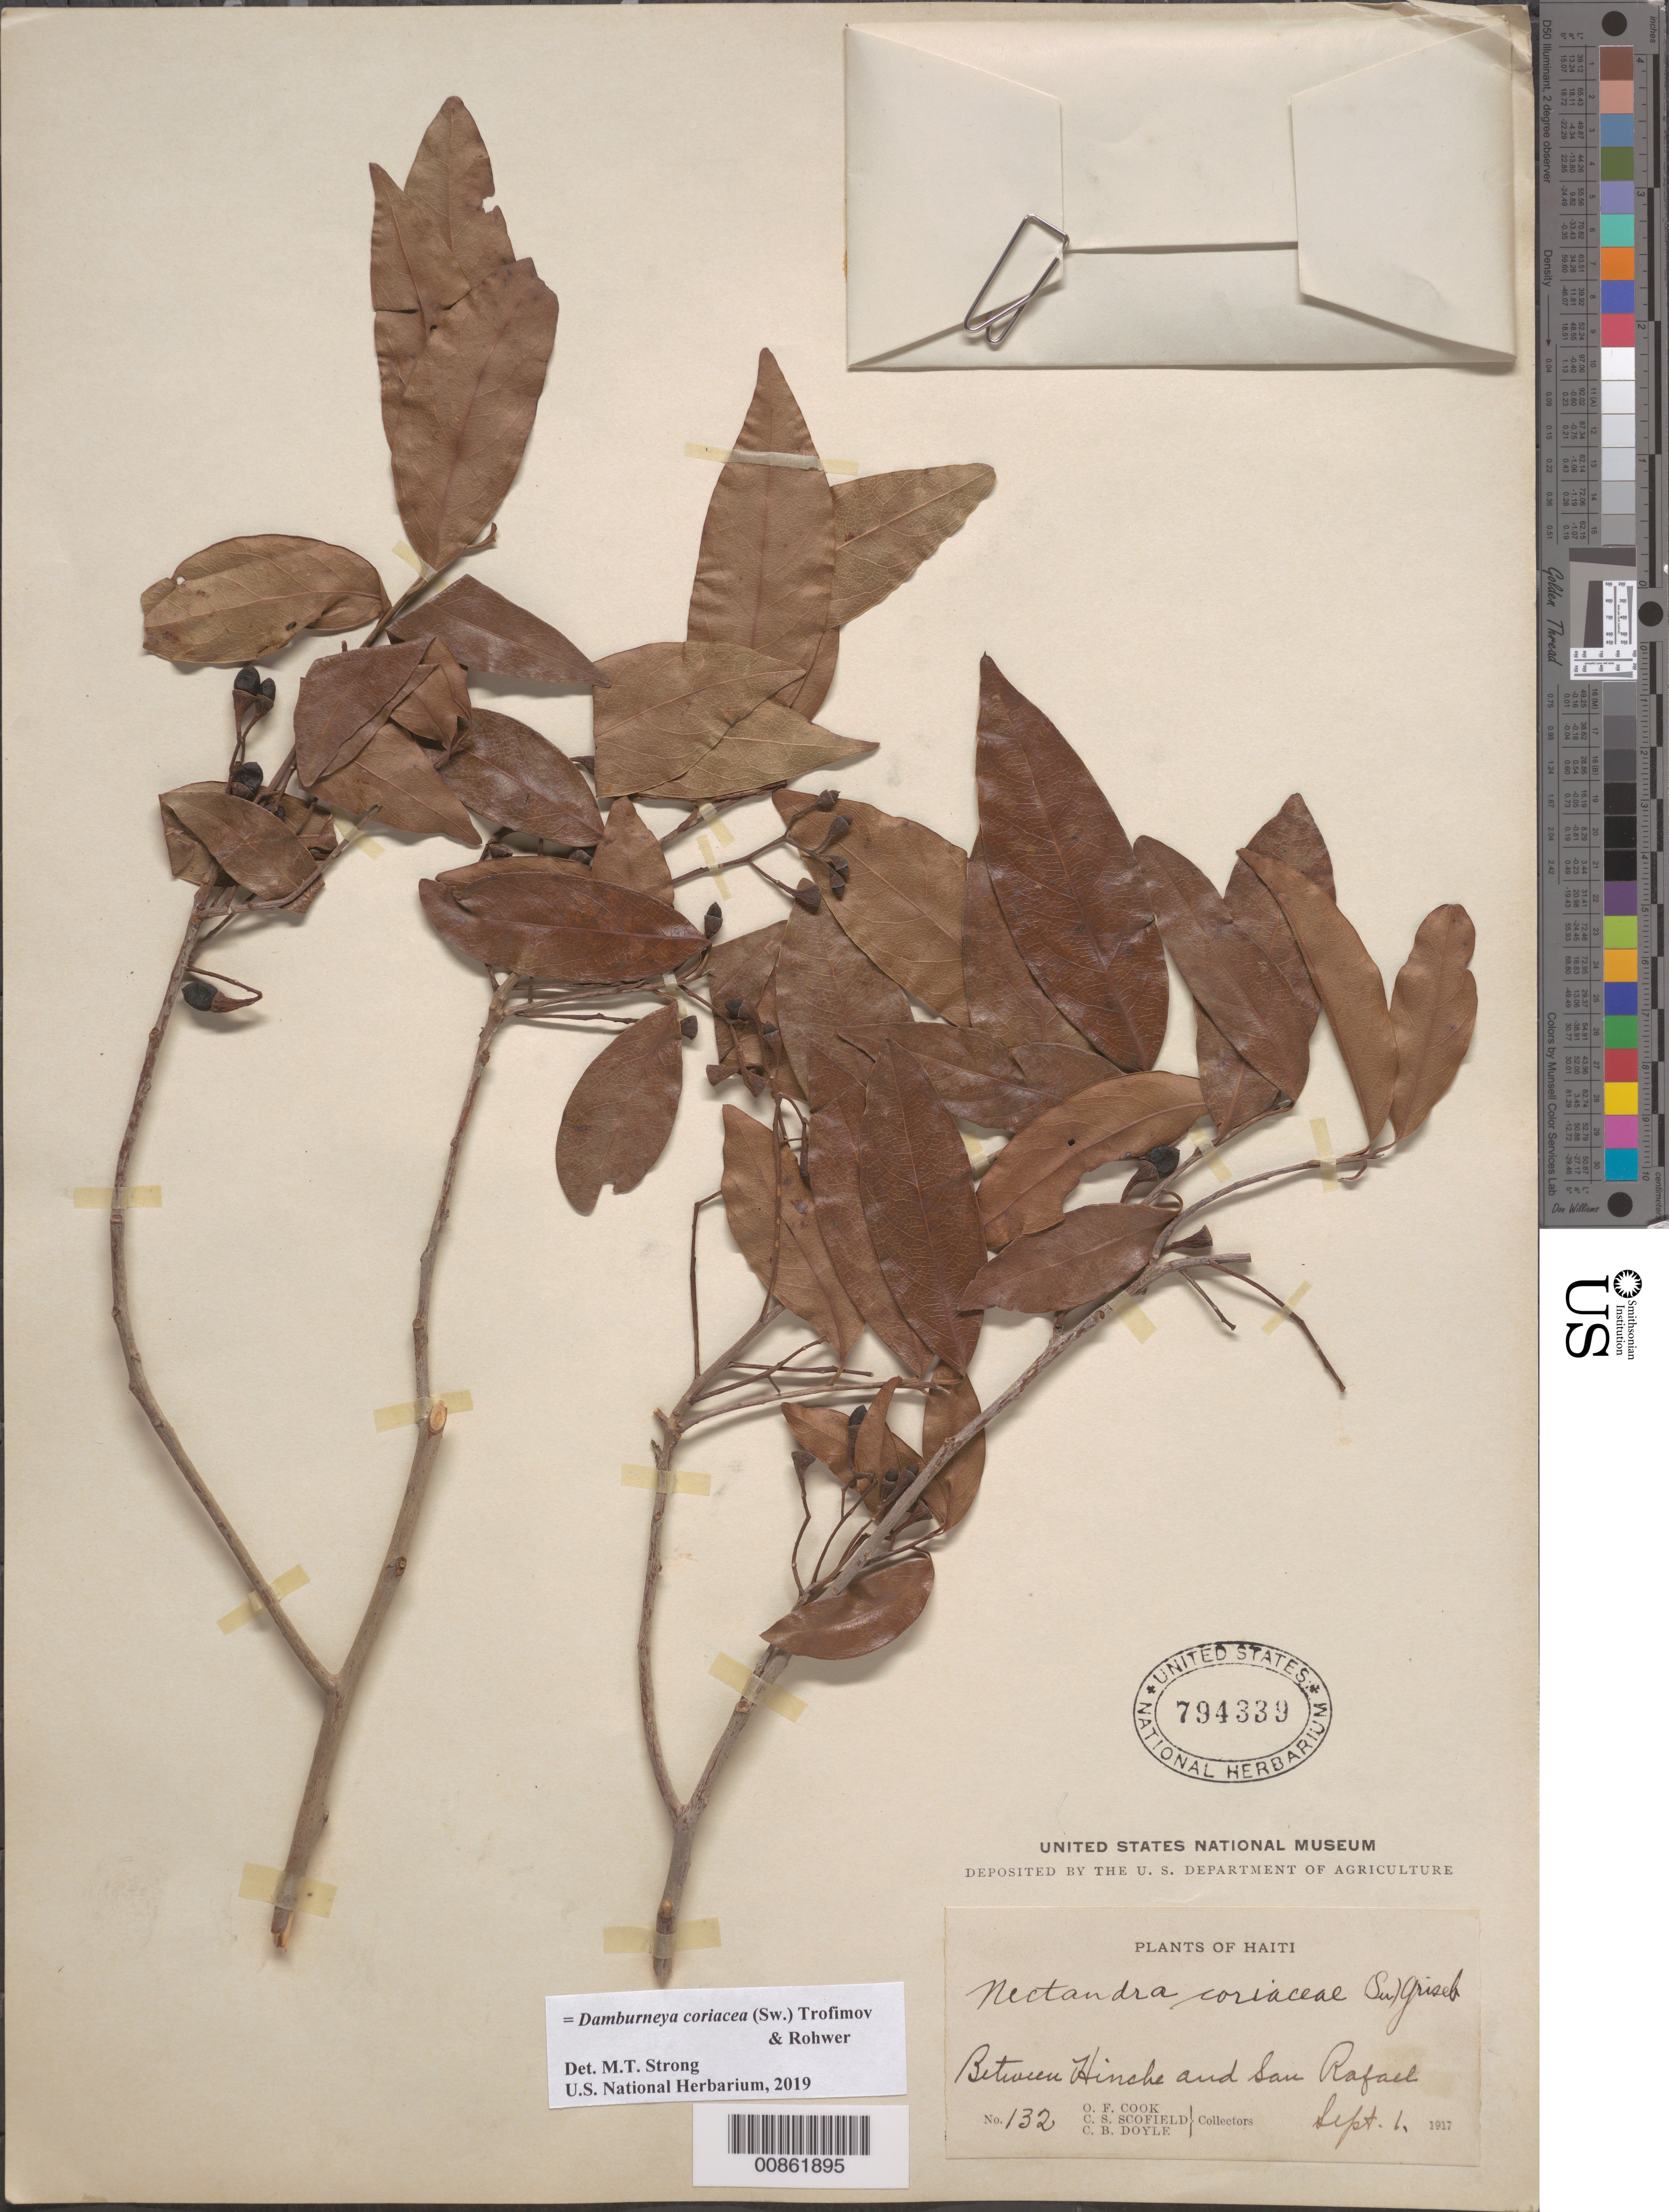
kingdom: Plantae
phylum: Tracheophyta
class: Magnoliopsida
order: Laurales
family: Lauraceae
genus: Damburneya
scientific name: Damburneya coriacea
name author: (Sw.) Trofimov & Rohwer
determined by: Strong, M. T., (US), Smithsonian Institution - National Museum of Natural History (UNITED STATES)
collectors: O. F. Cook, C. Scofield & C. Doyle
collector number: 132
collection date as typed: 01 Sep 1917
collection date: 1917-09-01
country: Haiti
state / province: Nord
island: Hispaniola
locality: Between Hinche and San rafael.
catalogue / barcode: US 794339